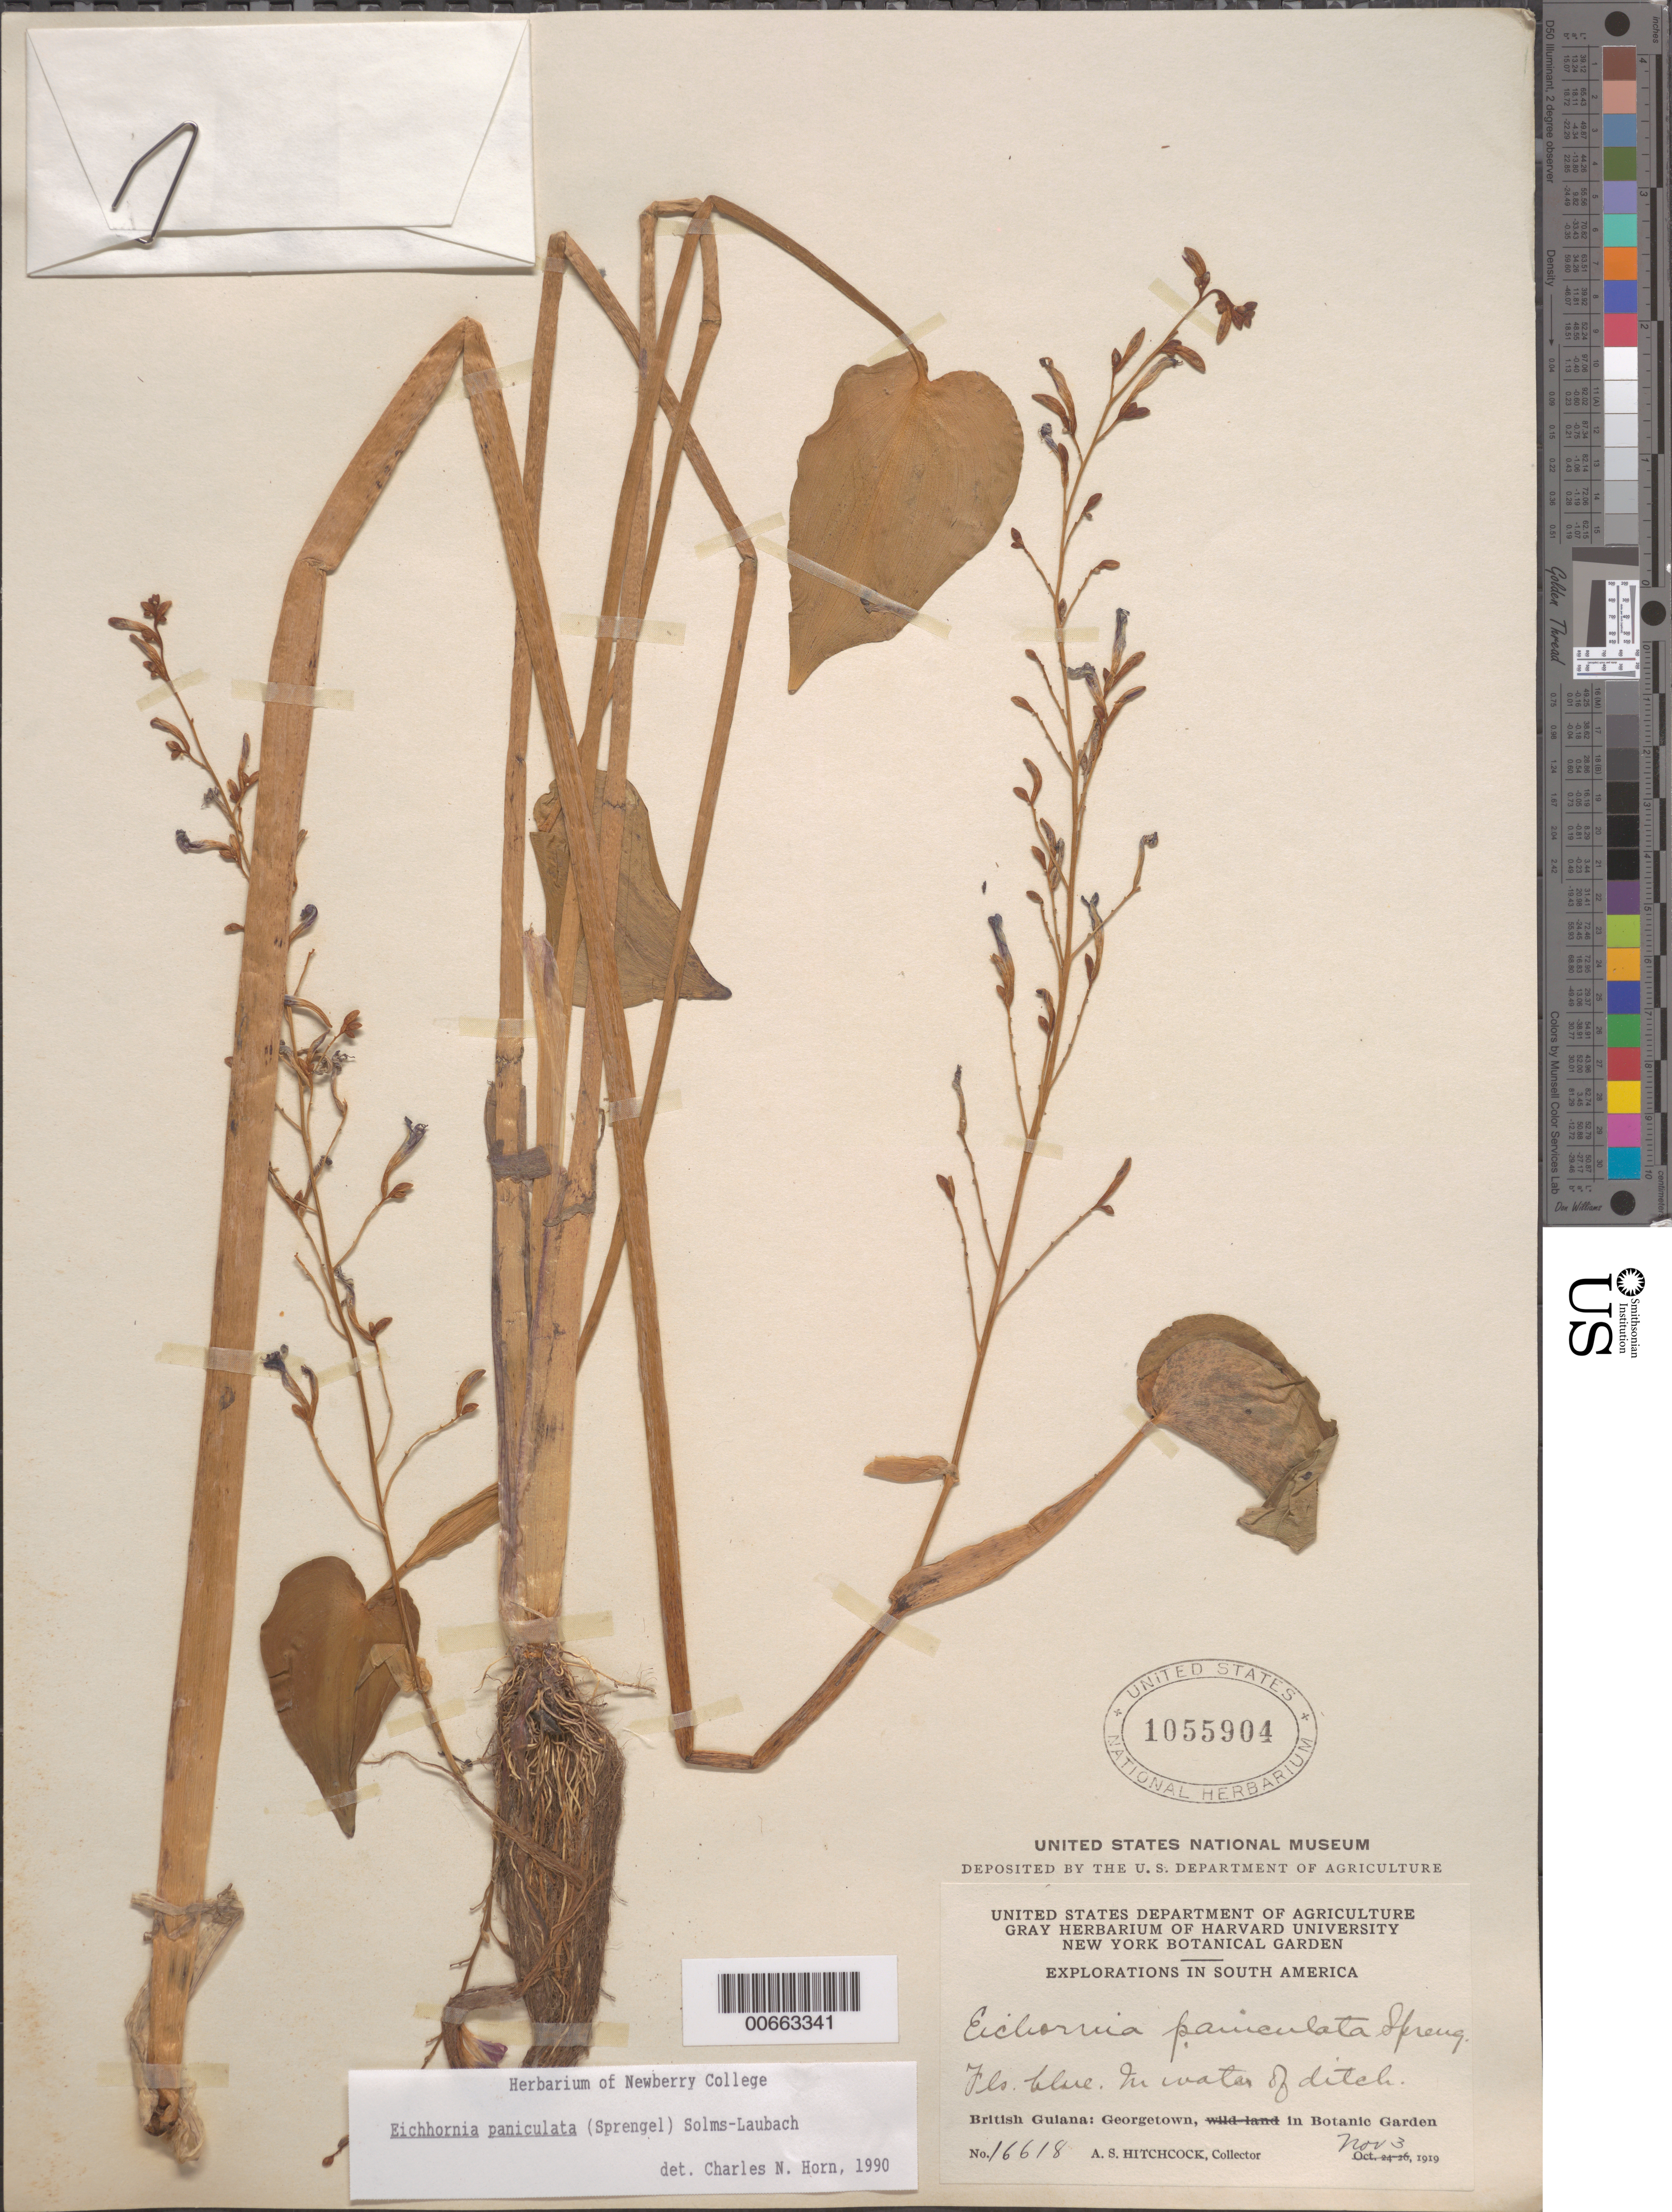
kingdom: Plantae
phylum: Tracheophyta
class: Liliopsida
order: Commelinales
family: Pontederiaceae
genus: Eichhornia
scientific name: Eichhornia paniculata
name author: Solms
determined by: Horn, Charles N.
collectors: A. S. Hitchcock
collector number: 16618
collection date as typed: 3-Nov-19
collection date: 1919-11-03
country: Guyana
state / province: Demerara-Mahaica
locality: Georgetown, Botanic Gardens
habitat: In water of ditch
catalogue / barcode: US 1055904